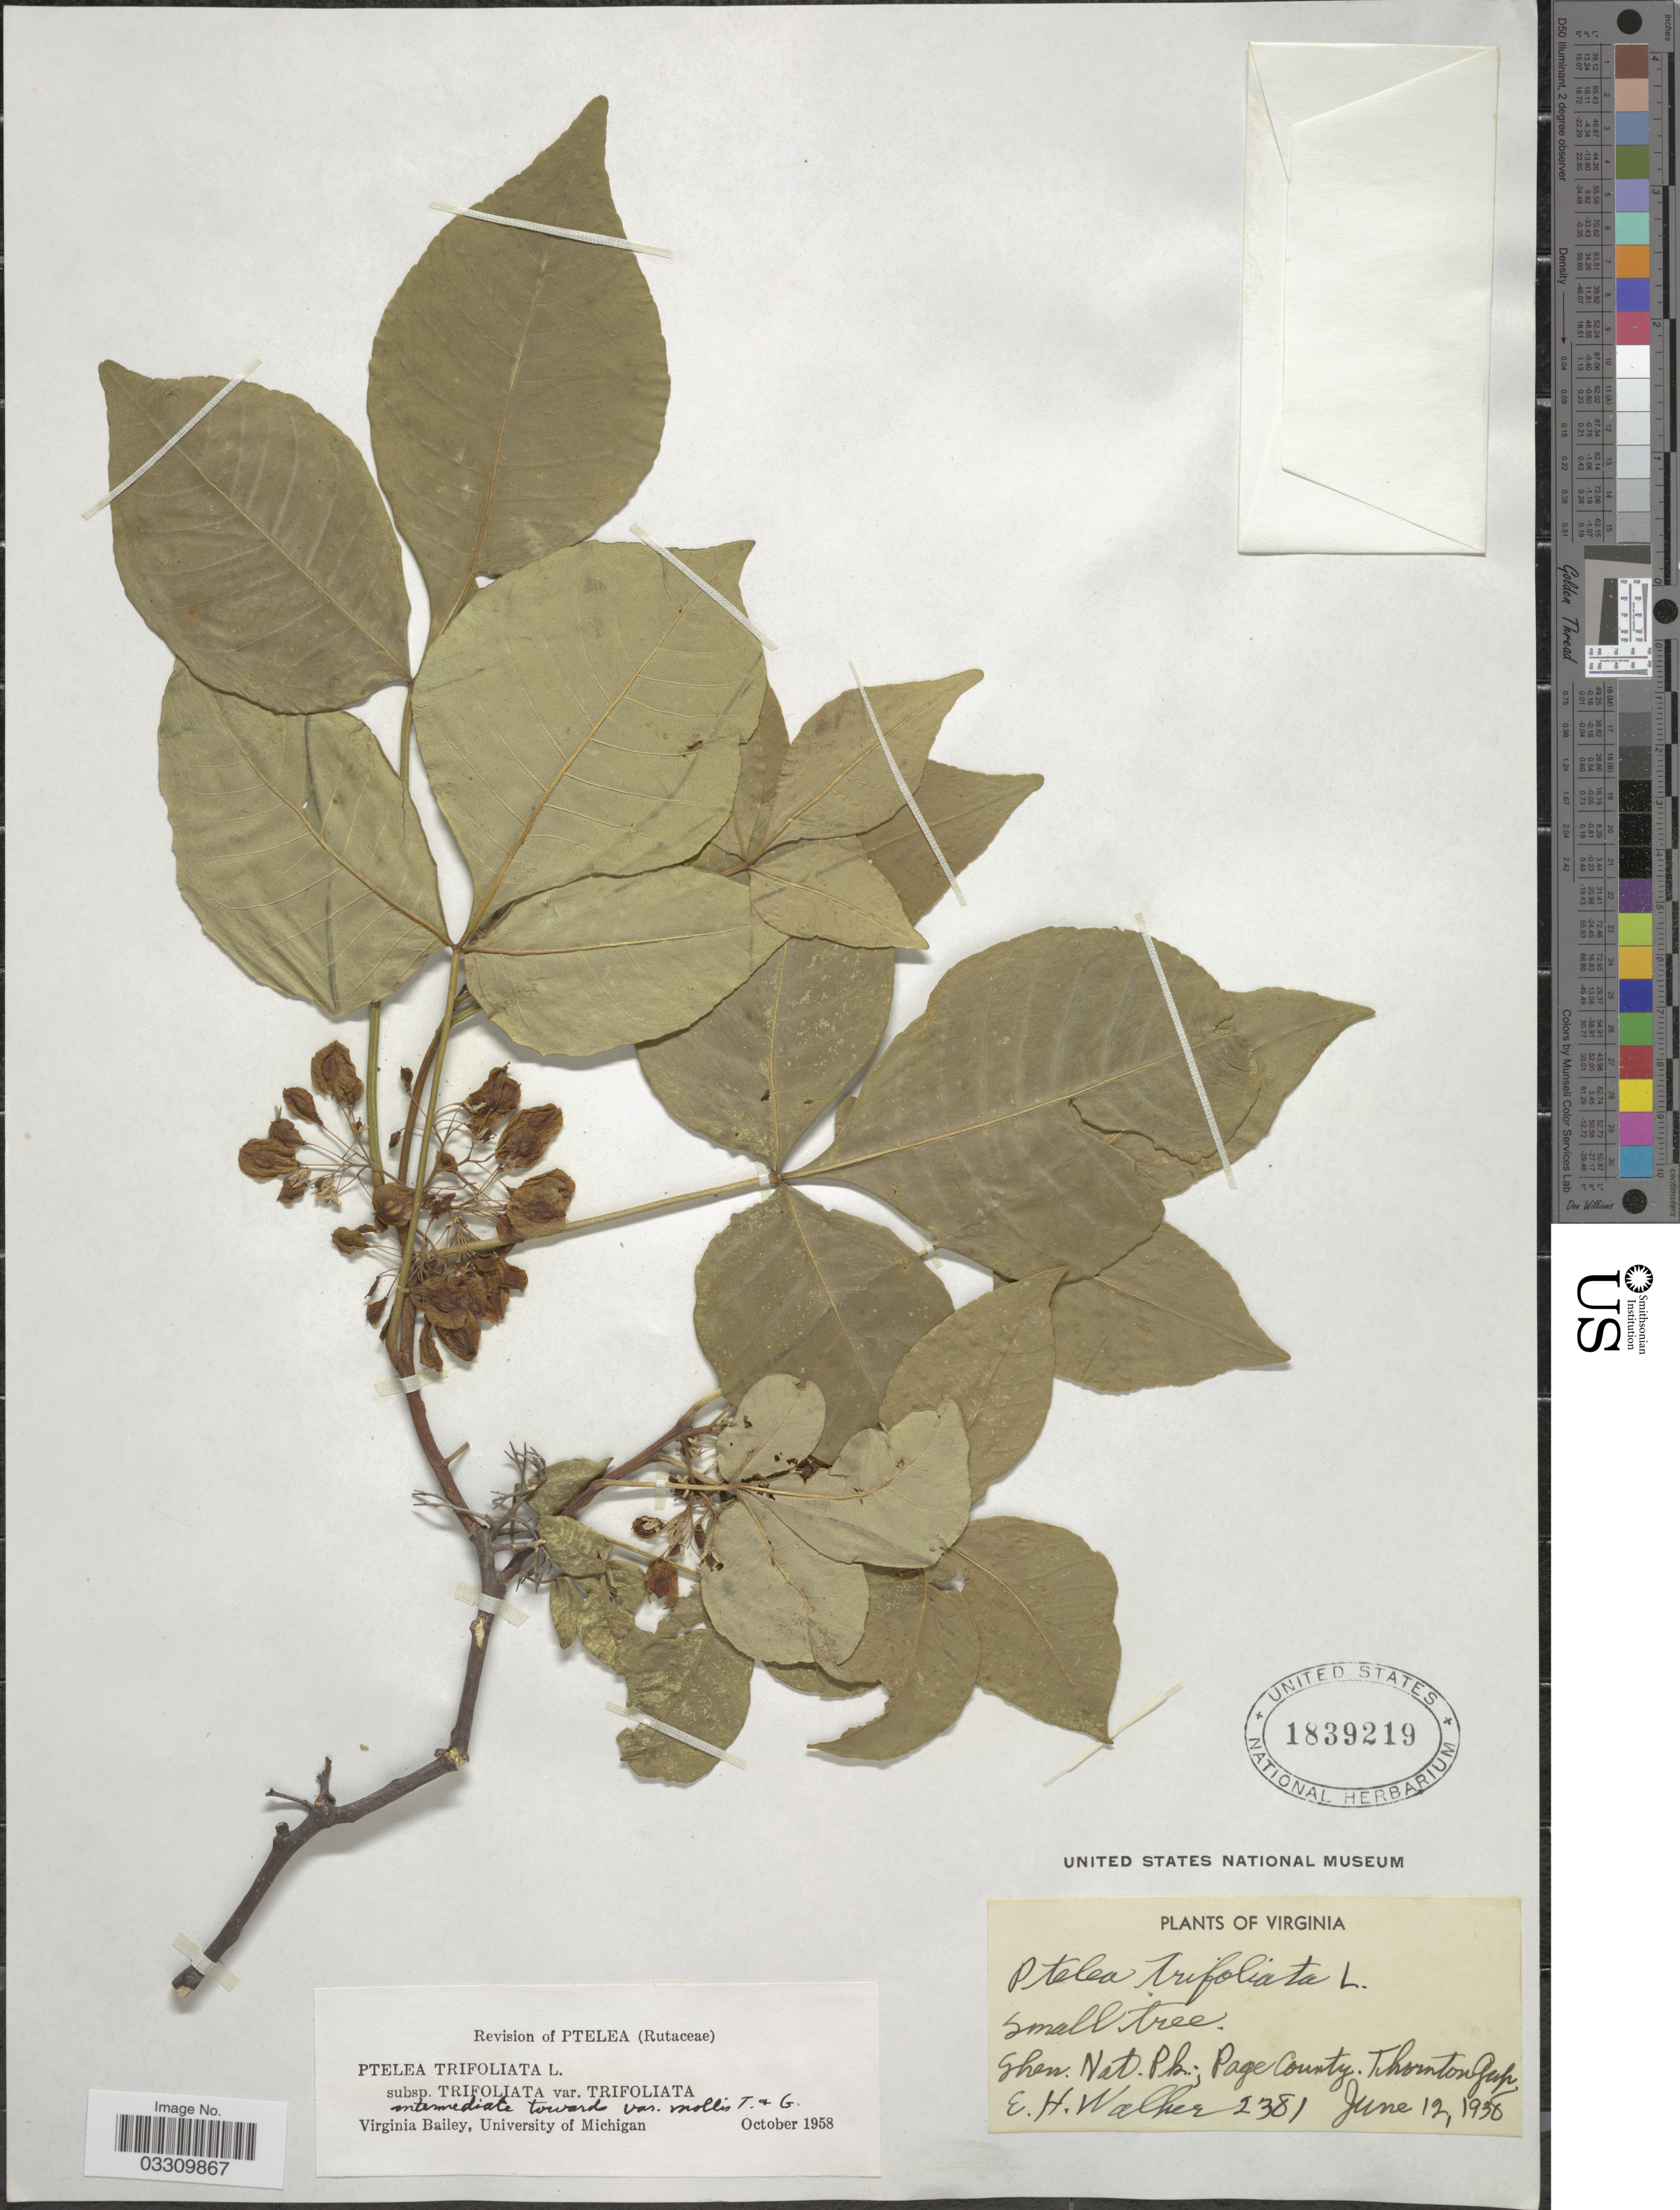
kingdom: Plantae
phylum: Tracheophyta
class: Magnoliopsida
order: Sapindales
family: Rutaceae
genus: Ptelea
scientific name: Ptelea trifoliata var. trifoliata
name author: L.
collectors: E. H. Walker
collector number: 2381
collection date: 1938-06-12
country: United States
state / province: Virginia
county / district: Page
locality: Shen. Nat. Park; Page County. Thornton Gap.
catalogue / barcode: US 1839219